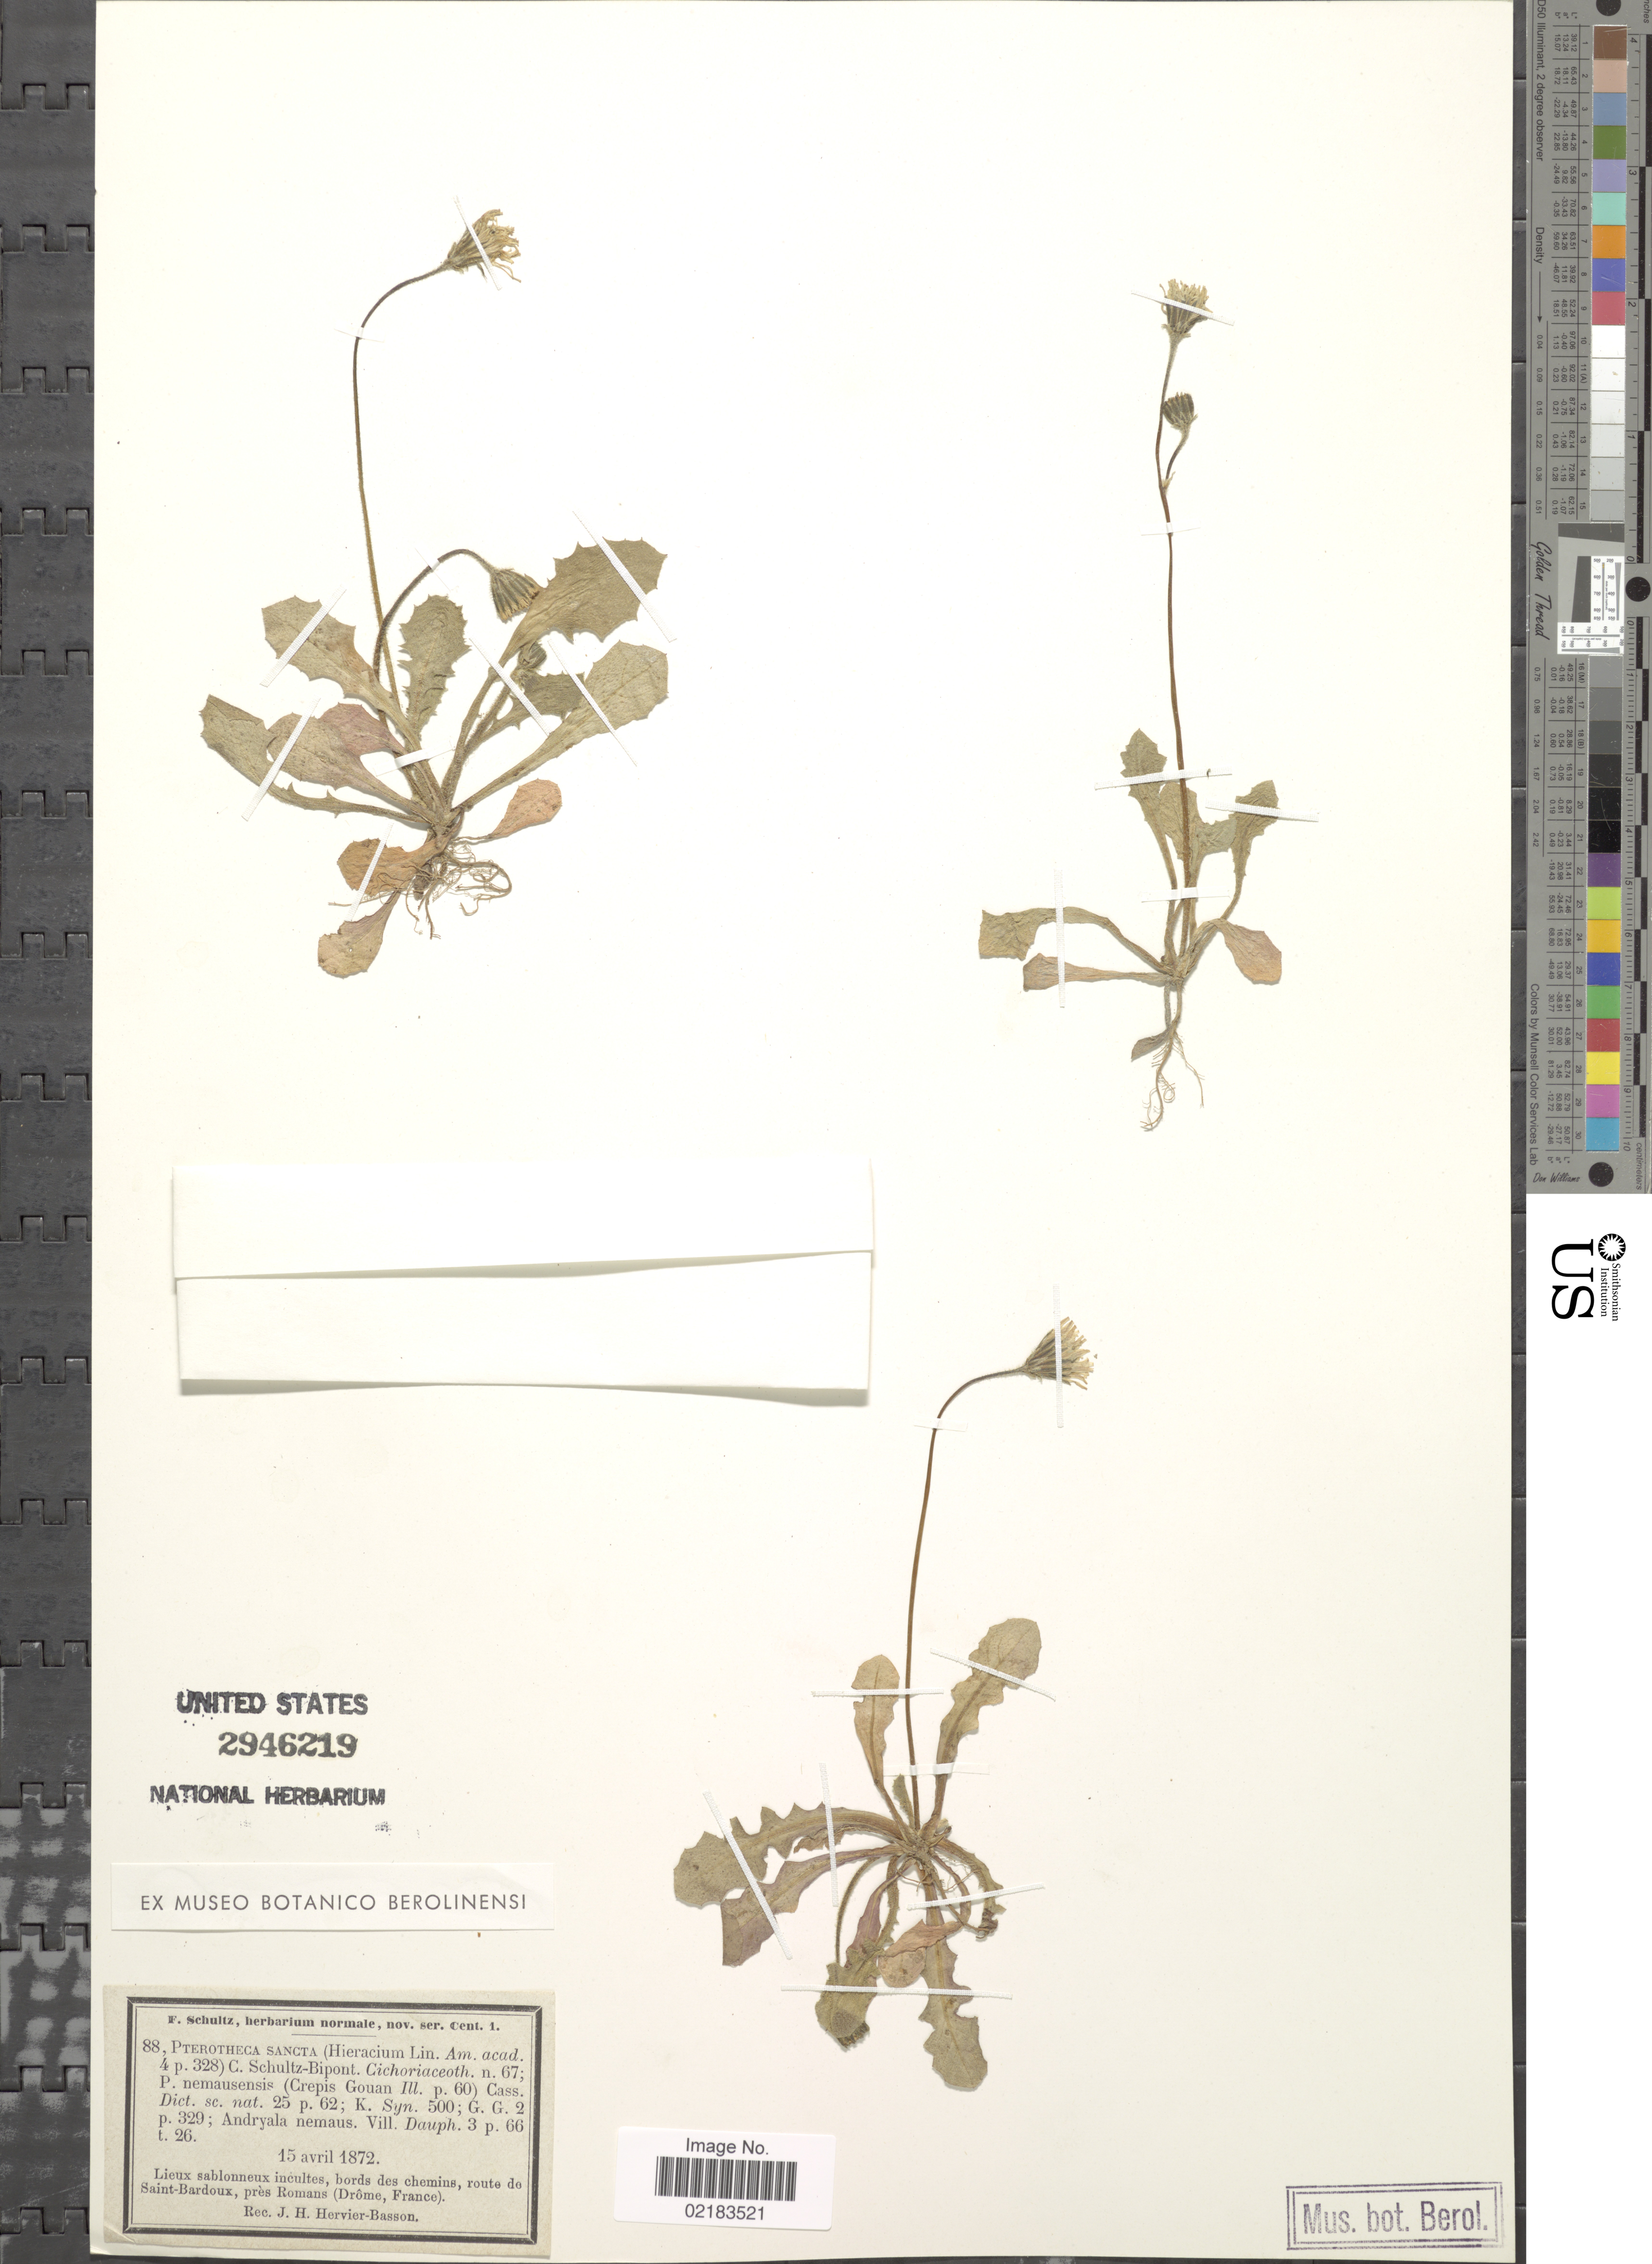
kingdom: Plantae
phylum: Tracheophyta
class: Magnoliopsida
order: Asterales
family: Asteraceae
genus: Hieracium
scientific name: Hieracium nemausense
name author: E.H.L. Krause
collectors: F. Schultz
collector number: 88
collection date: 1872-04-15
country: France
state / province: Auvergne-Rhône-Alpes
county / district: Drôme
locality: Lieuz sablonneux incultes, bords des chemins, route de Saint-Bardoux, prés Romans (Drome)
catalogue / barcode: US 2946219